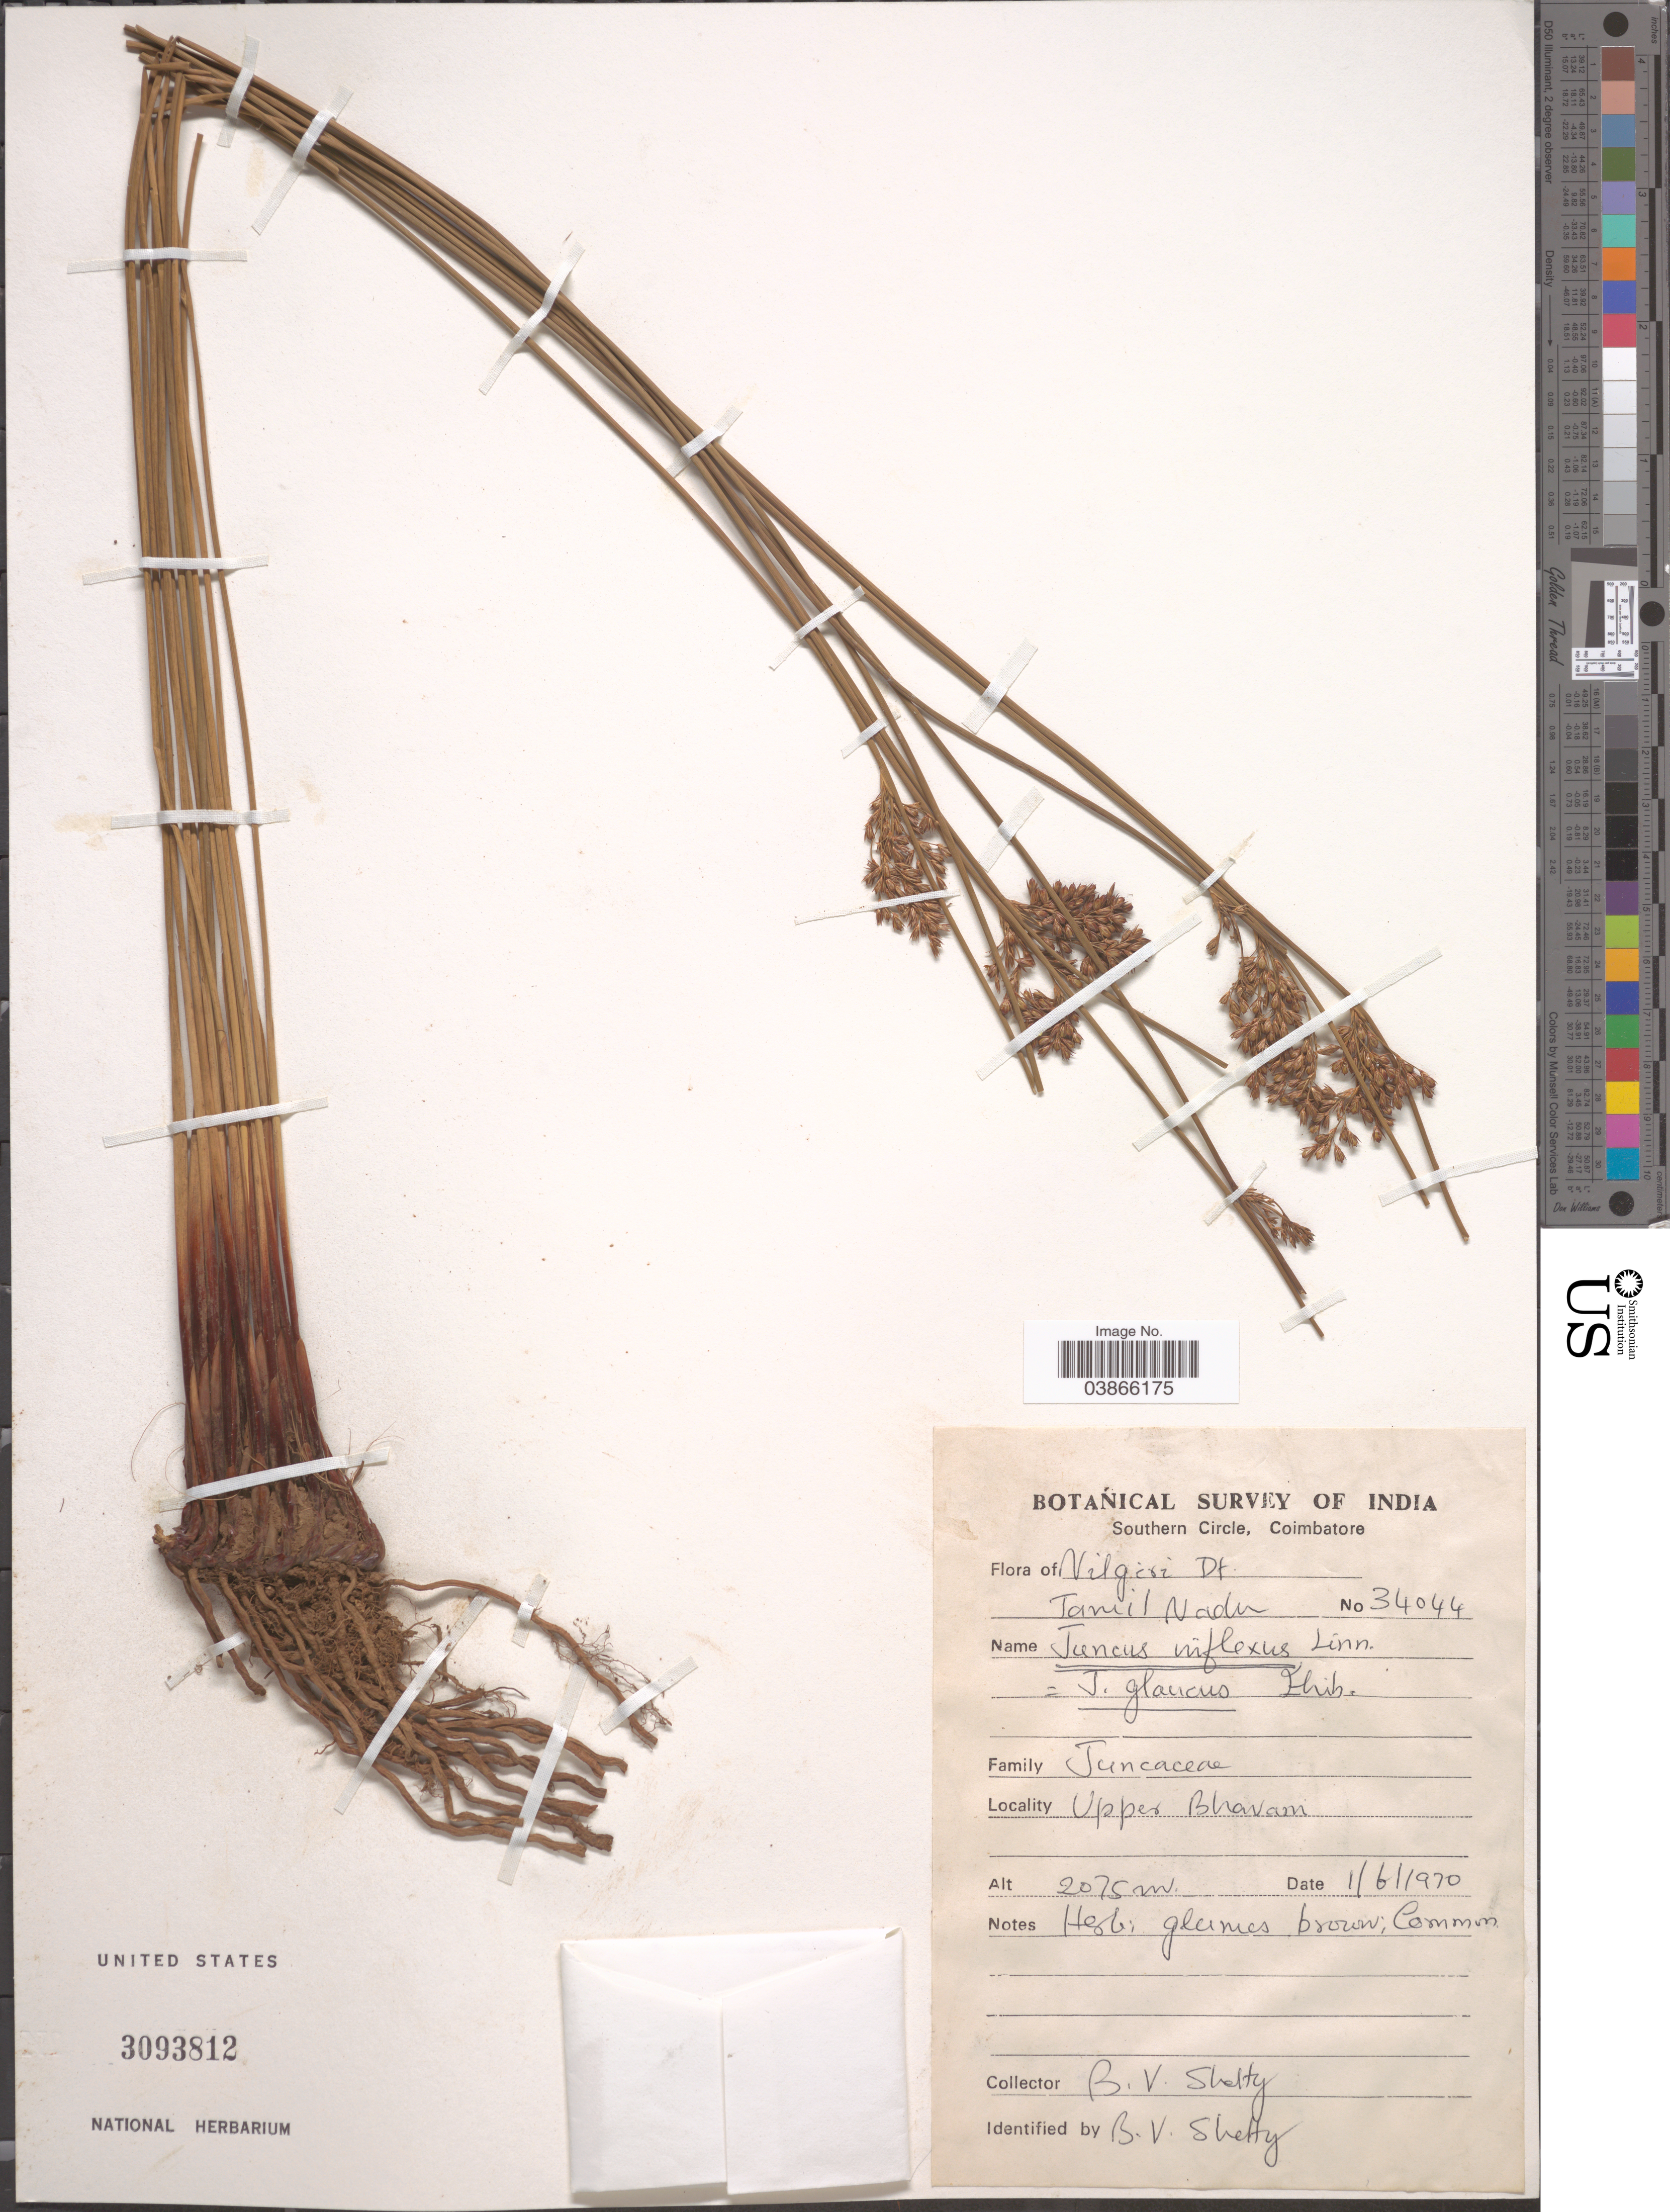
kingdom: Plantae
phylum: Tracheophyta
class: Liliopsida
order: Poales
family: Juncaceae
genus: Juncus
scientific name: Juncus inflexus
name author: L.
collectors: B.V. Shetty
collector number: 34044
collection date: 1970-06-01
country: India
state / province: Tamil Nadu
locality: Nilgiri Dt. Upper Bhavani.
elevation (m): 2075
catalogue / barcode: US 3093812